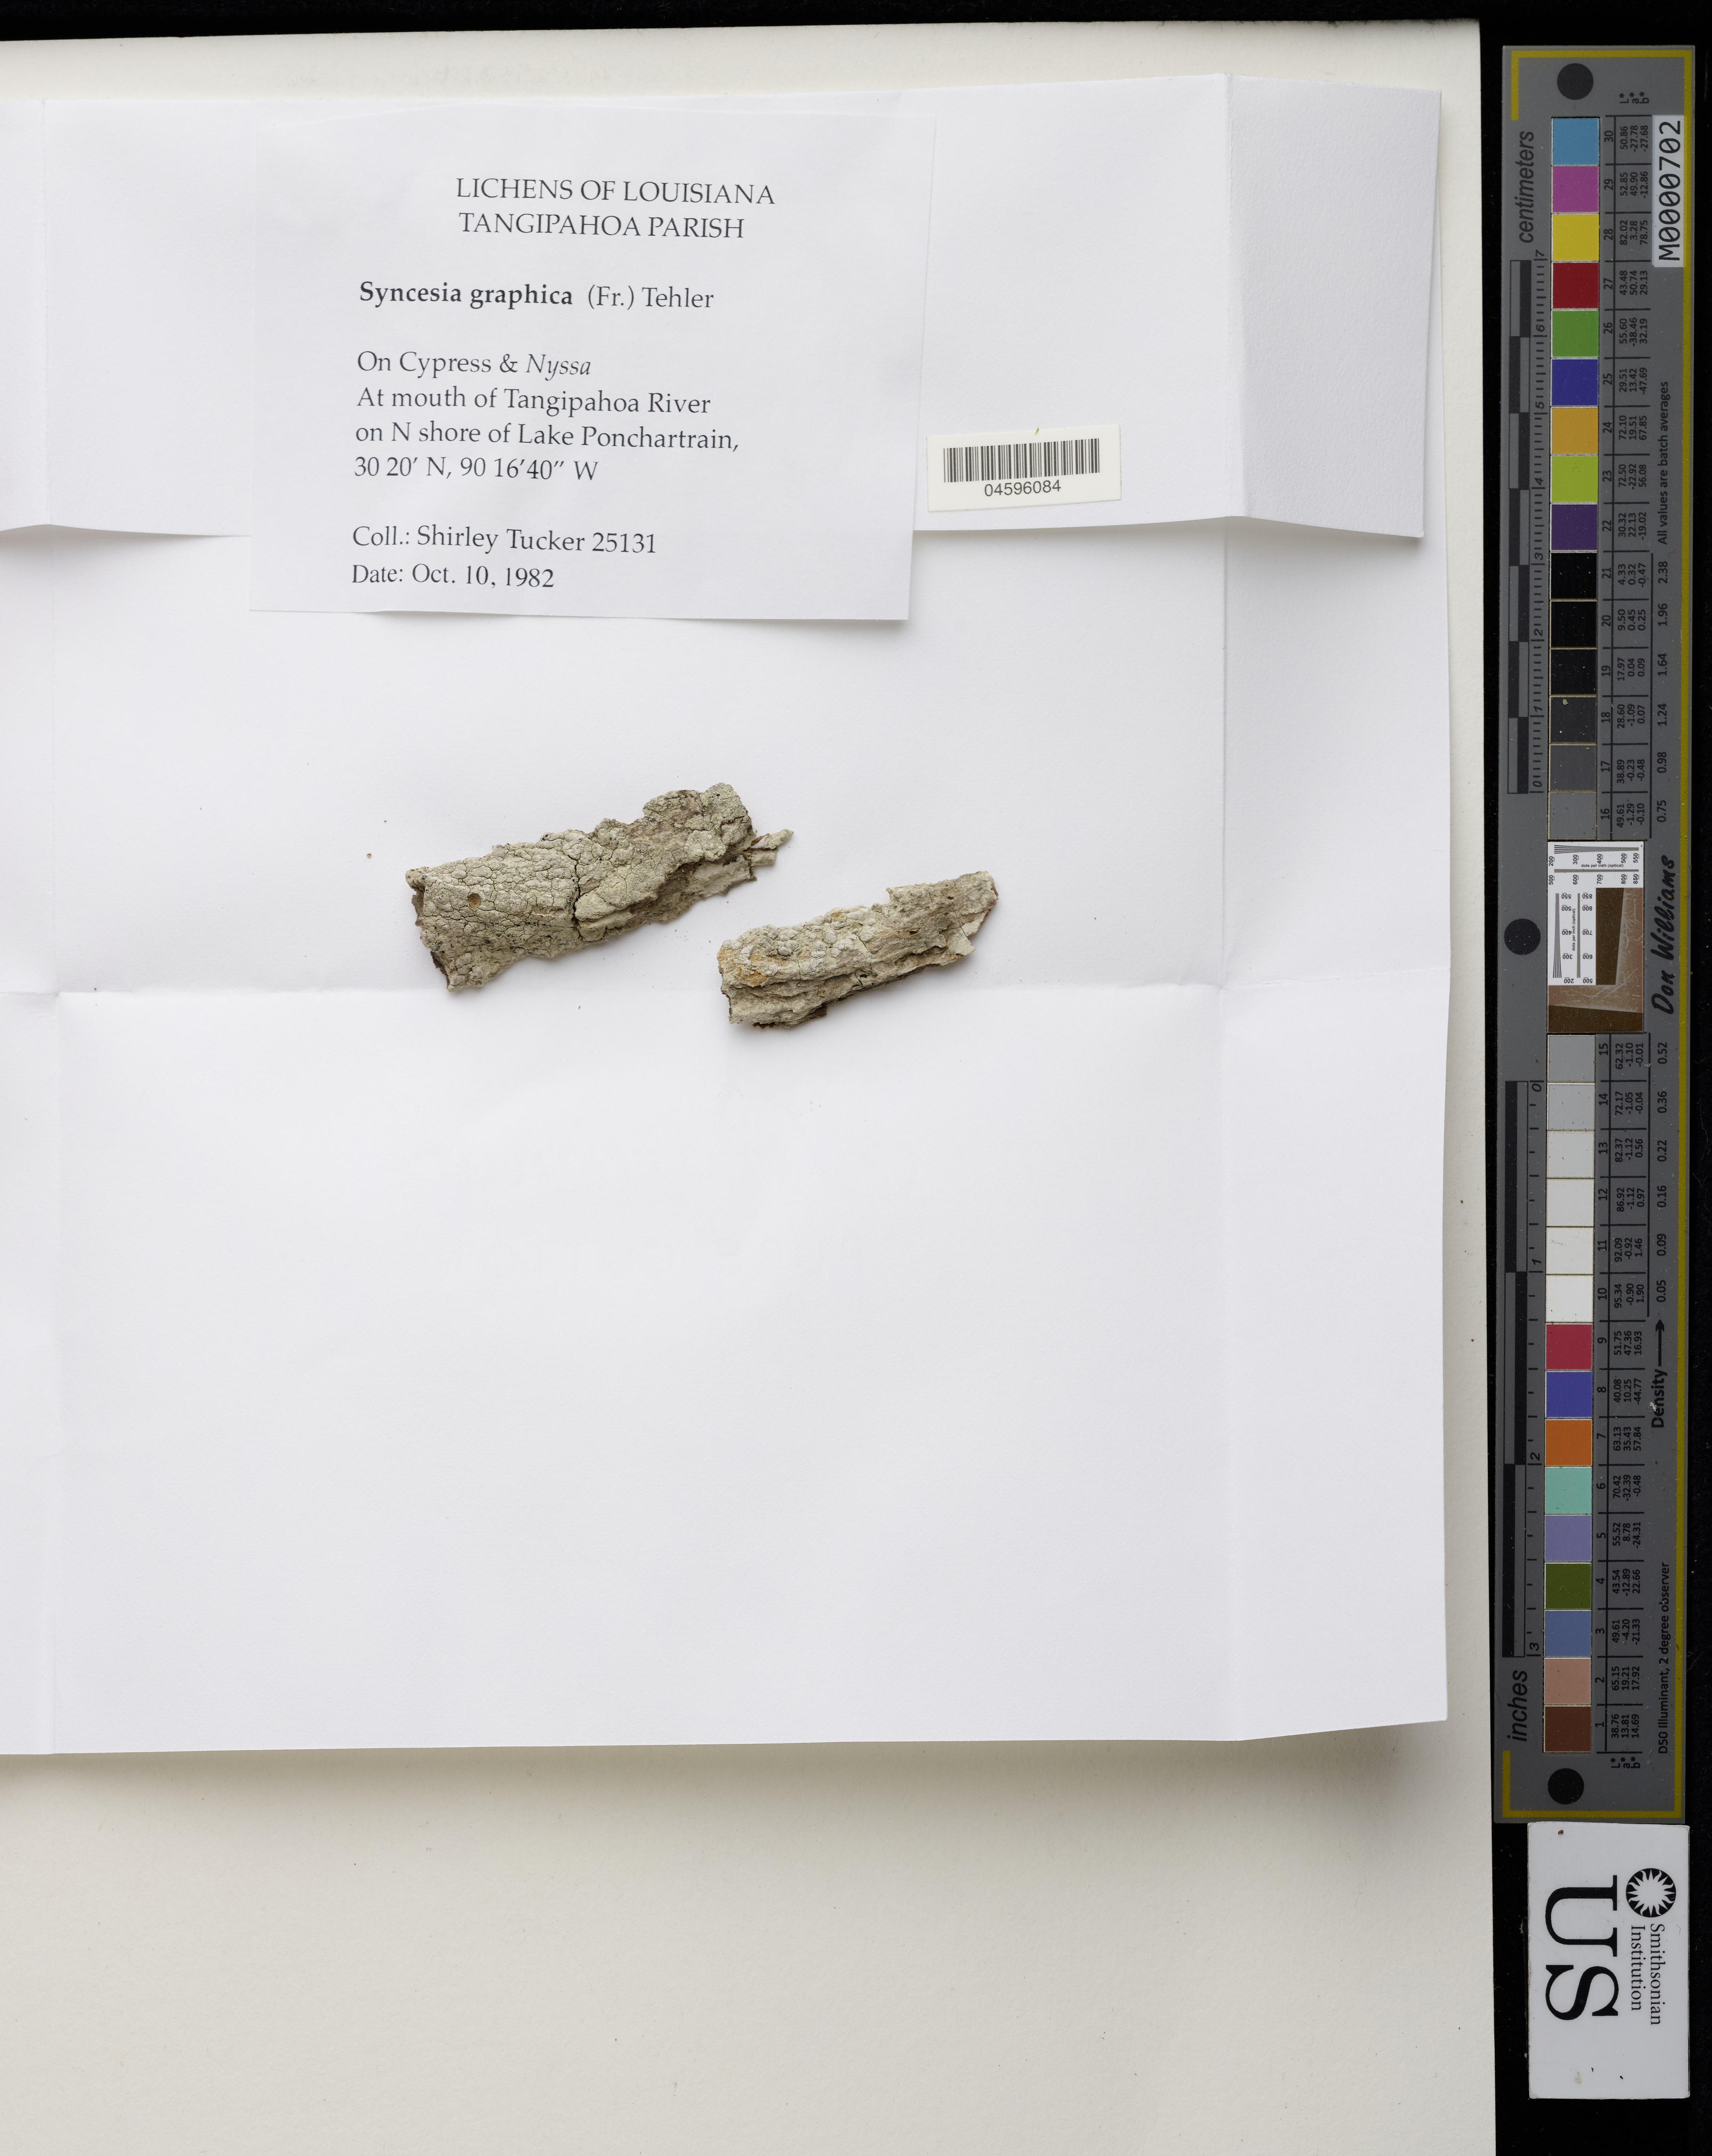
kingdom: Fungi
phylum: Ascomycota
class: Arthoniomycetes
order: Arthoniales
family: Roccellaceae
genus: Syncesia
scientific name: Syncesia graphica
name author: (Fr.) Tehler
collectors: S. Tucker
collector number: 25131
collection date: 1982-10-10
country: United States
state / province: Louisiana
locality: Tangipahoa Parish, At mouth of Tangipahoa River on N shore of Lake Ponchartrain.